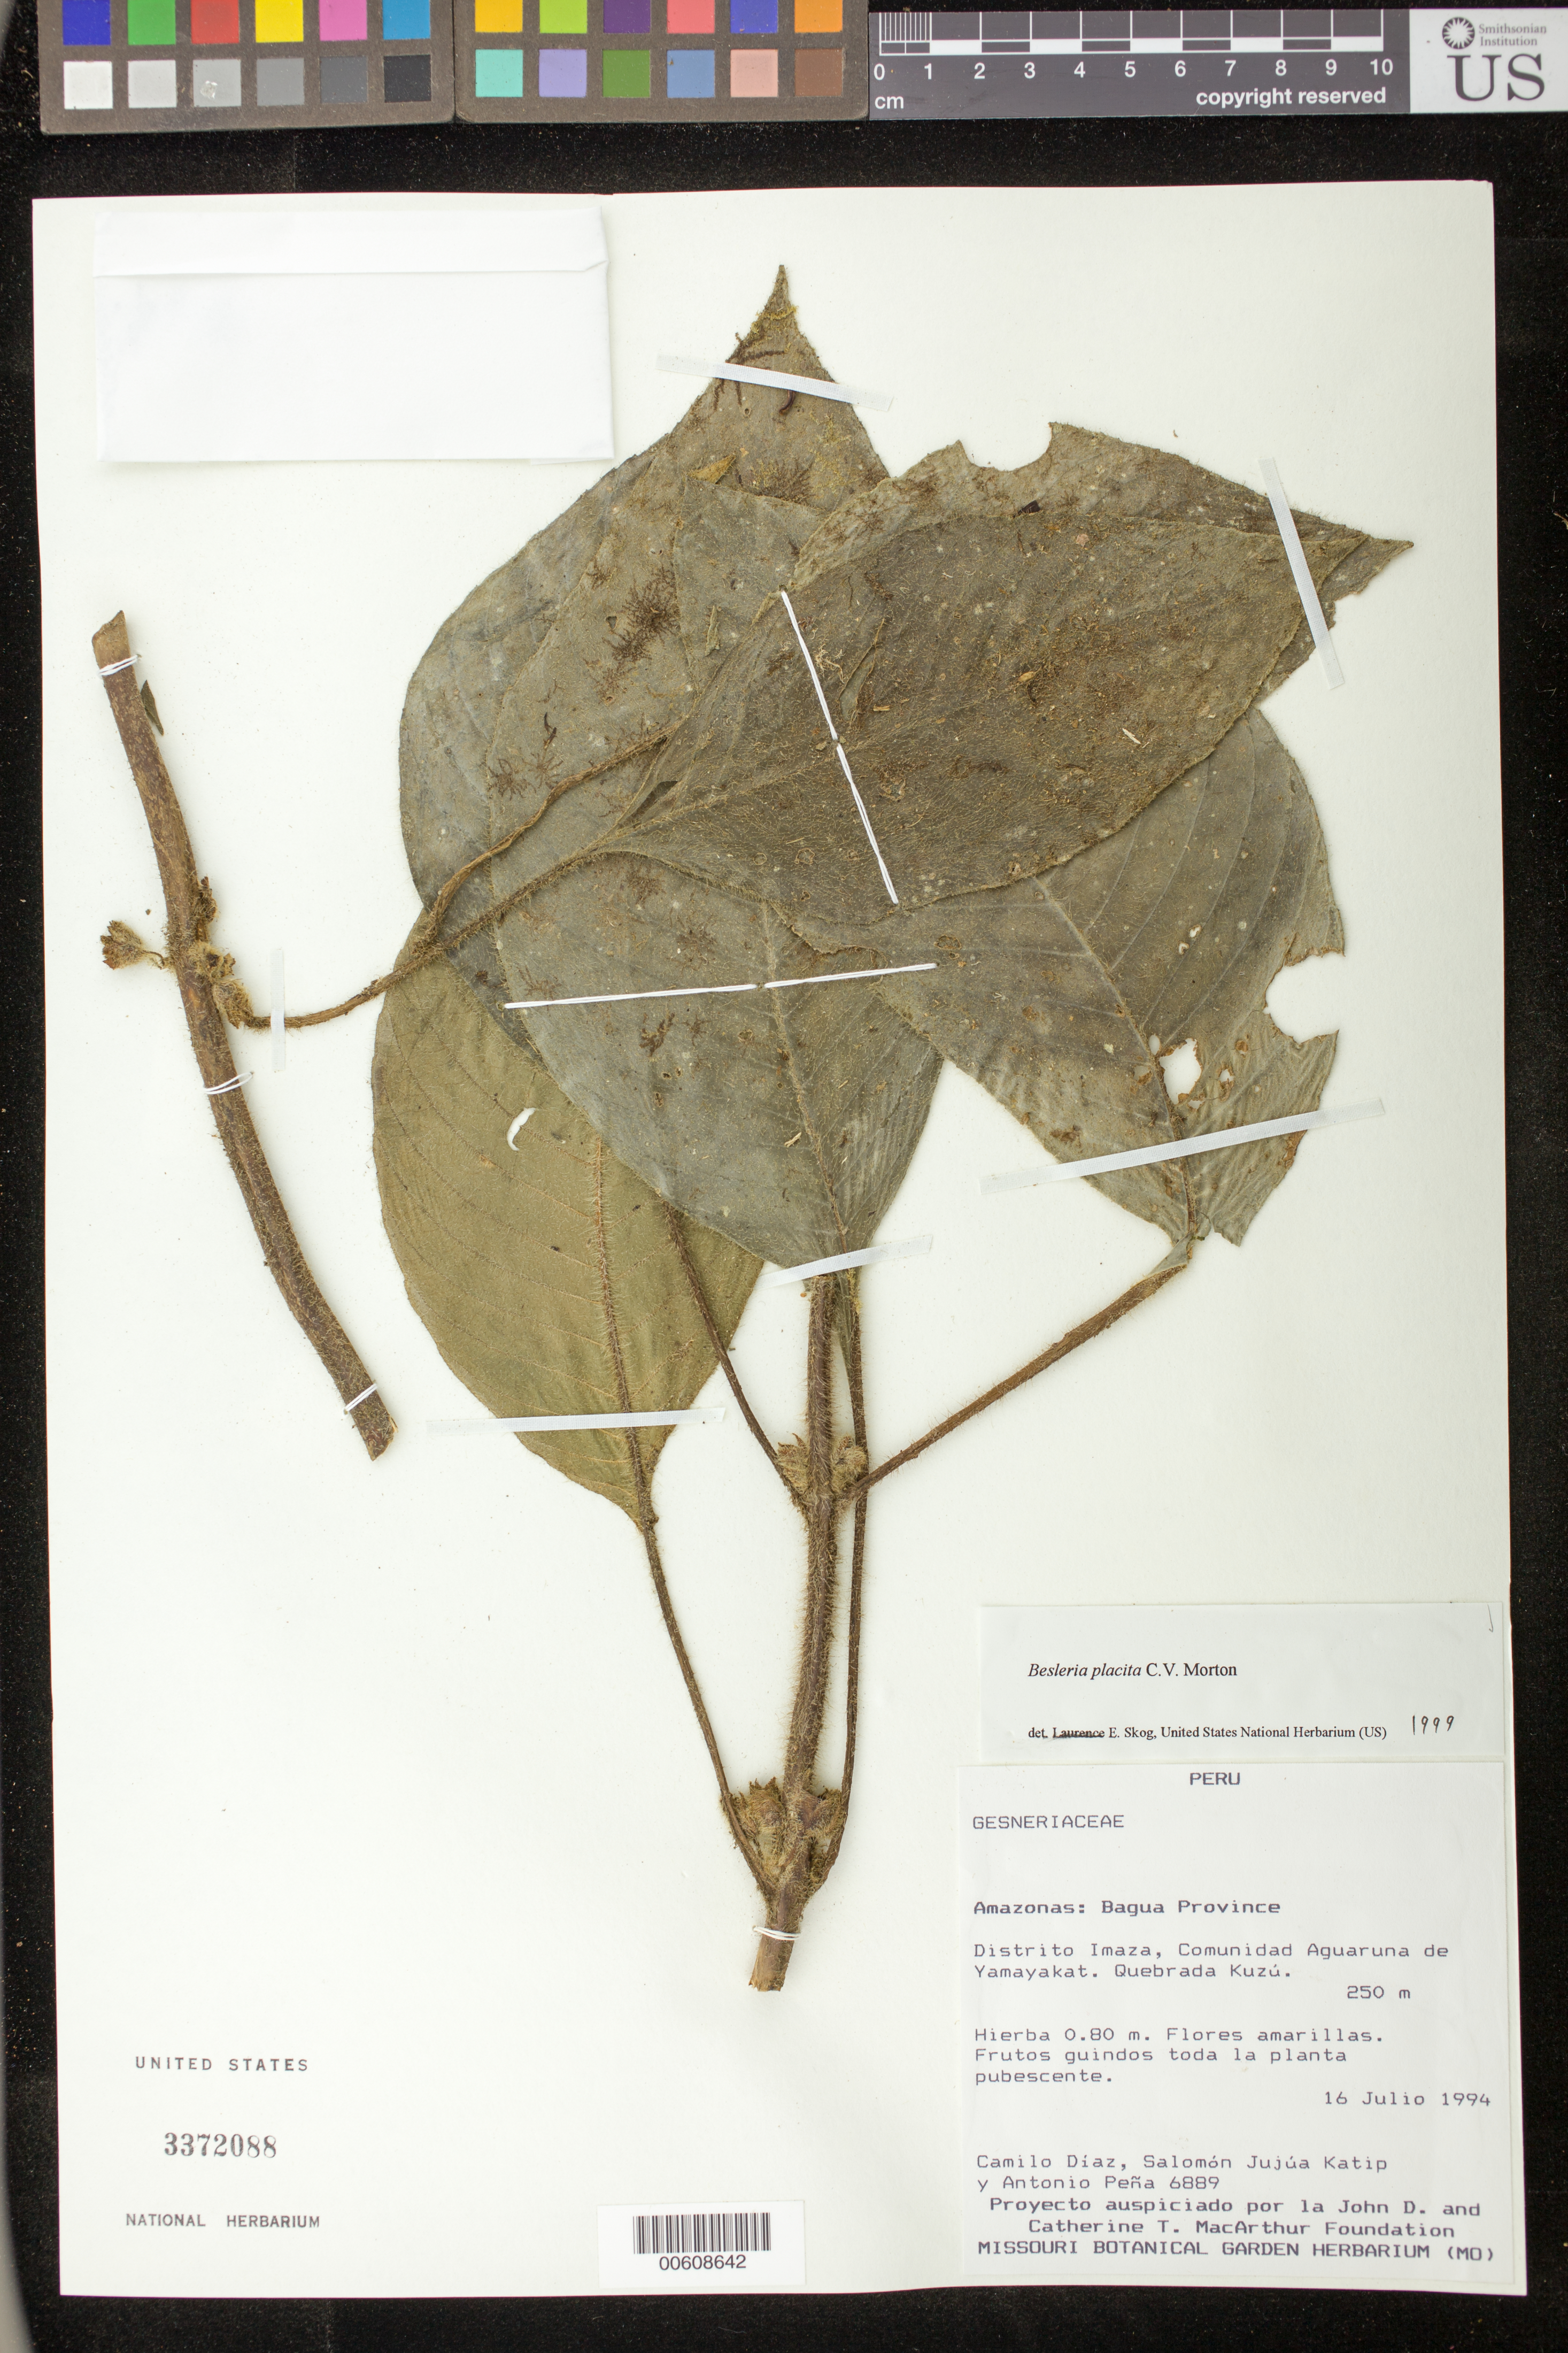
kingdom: Plantae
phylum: Tracheophyta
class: Magnoliopsida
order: Lamiales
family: Gesneriaceae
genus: Besleria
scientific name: Besleria placita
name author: C.V. Morton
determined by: Skog, Laurence E.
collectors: C. Díaz S., S. Jujúa Katip & A. Peña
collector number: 6889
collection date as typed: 16 Jul 1994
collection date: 1994-07-16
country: Peru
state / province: Amazonas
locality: Prov. Bagua; Dtto. Imaza, comunidad Aguaruna de Yamayakat; Quebrada Kuzú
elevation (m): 250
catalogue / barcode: US 3372088